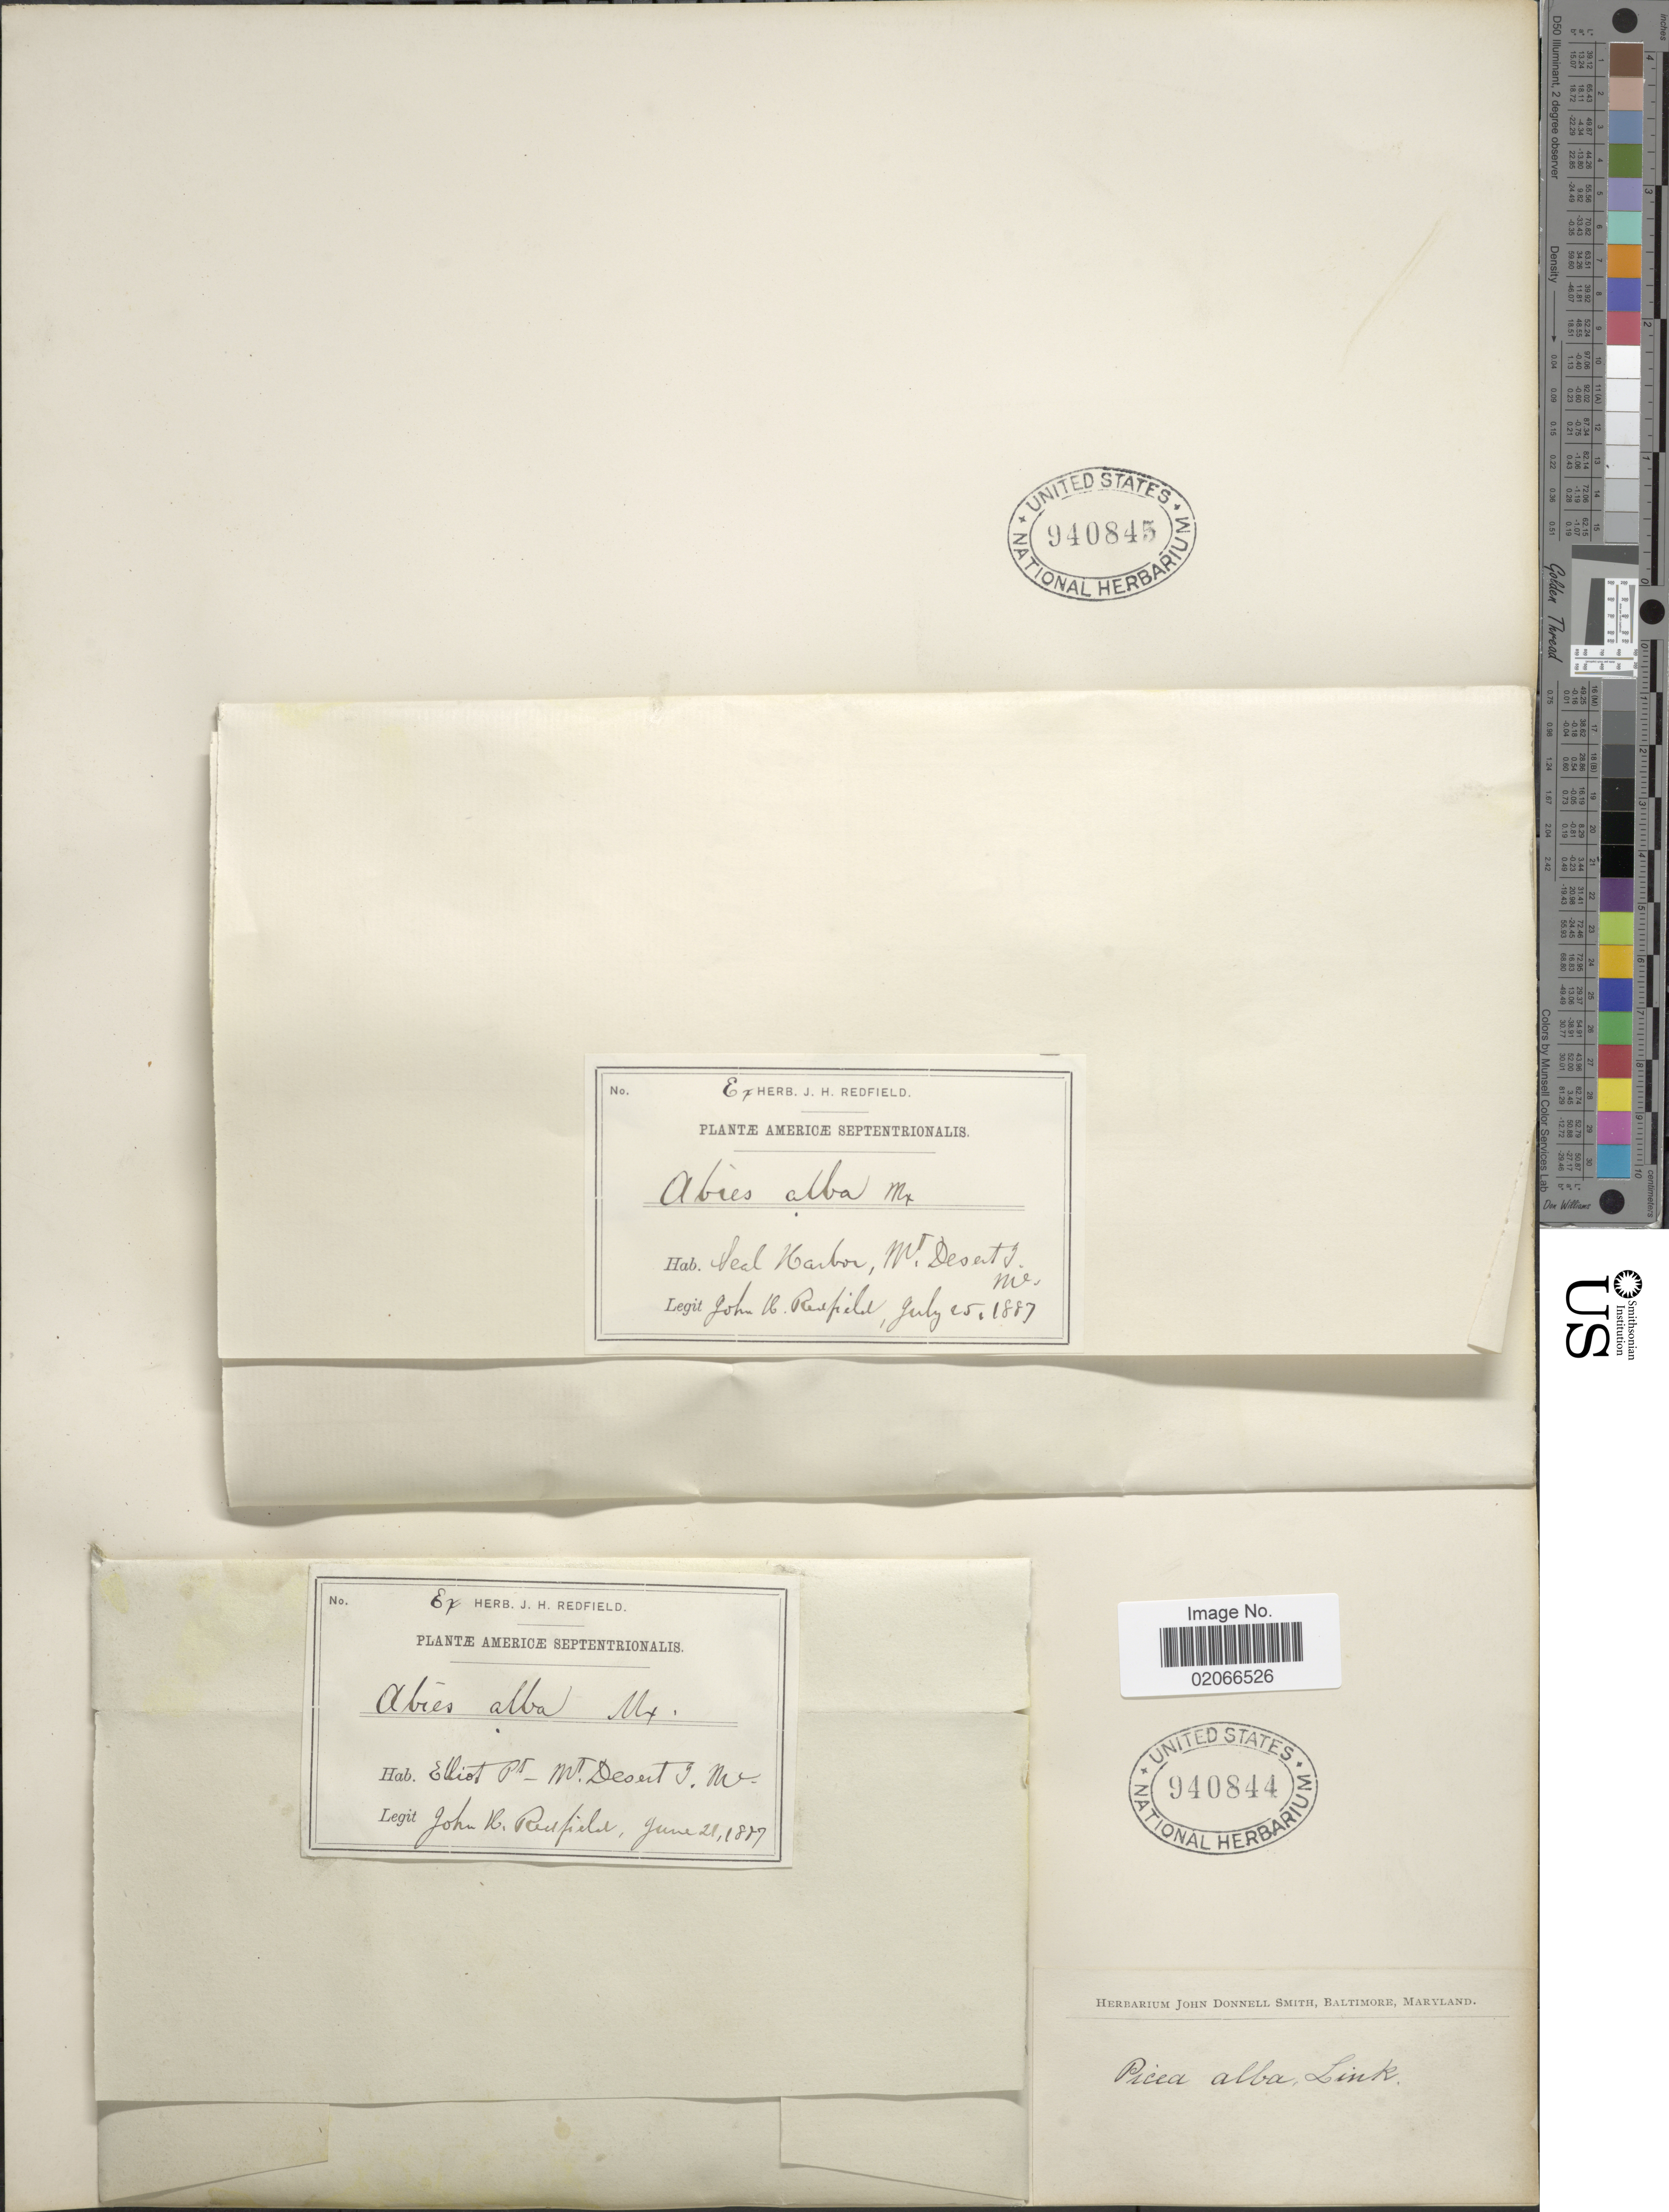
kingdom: Plantae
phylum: Tracheophyta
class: Pinopsida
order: Pinales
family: Pinaceae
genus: Picea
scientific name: Picea glauca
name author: (Moench) Voss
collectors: J. Redfield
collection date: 1887-07-25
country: United States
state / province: Maine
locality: Seal harbon, Mt. Desert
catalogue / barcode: US 940845-2